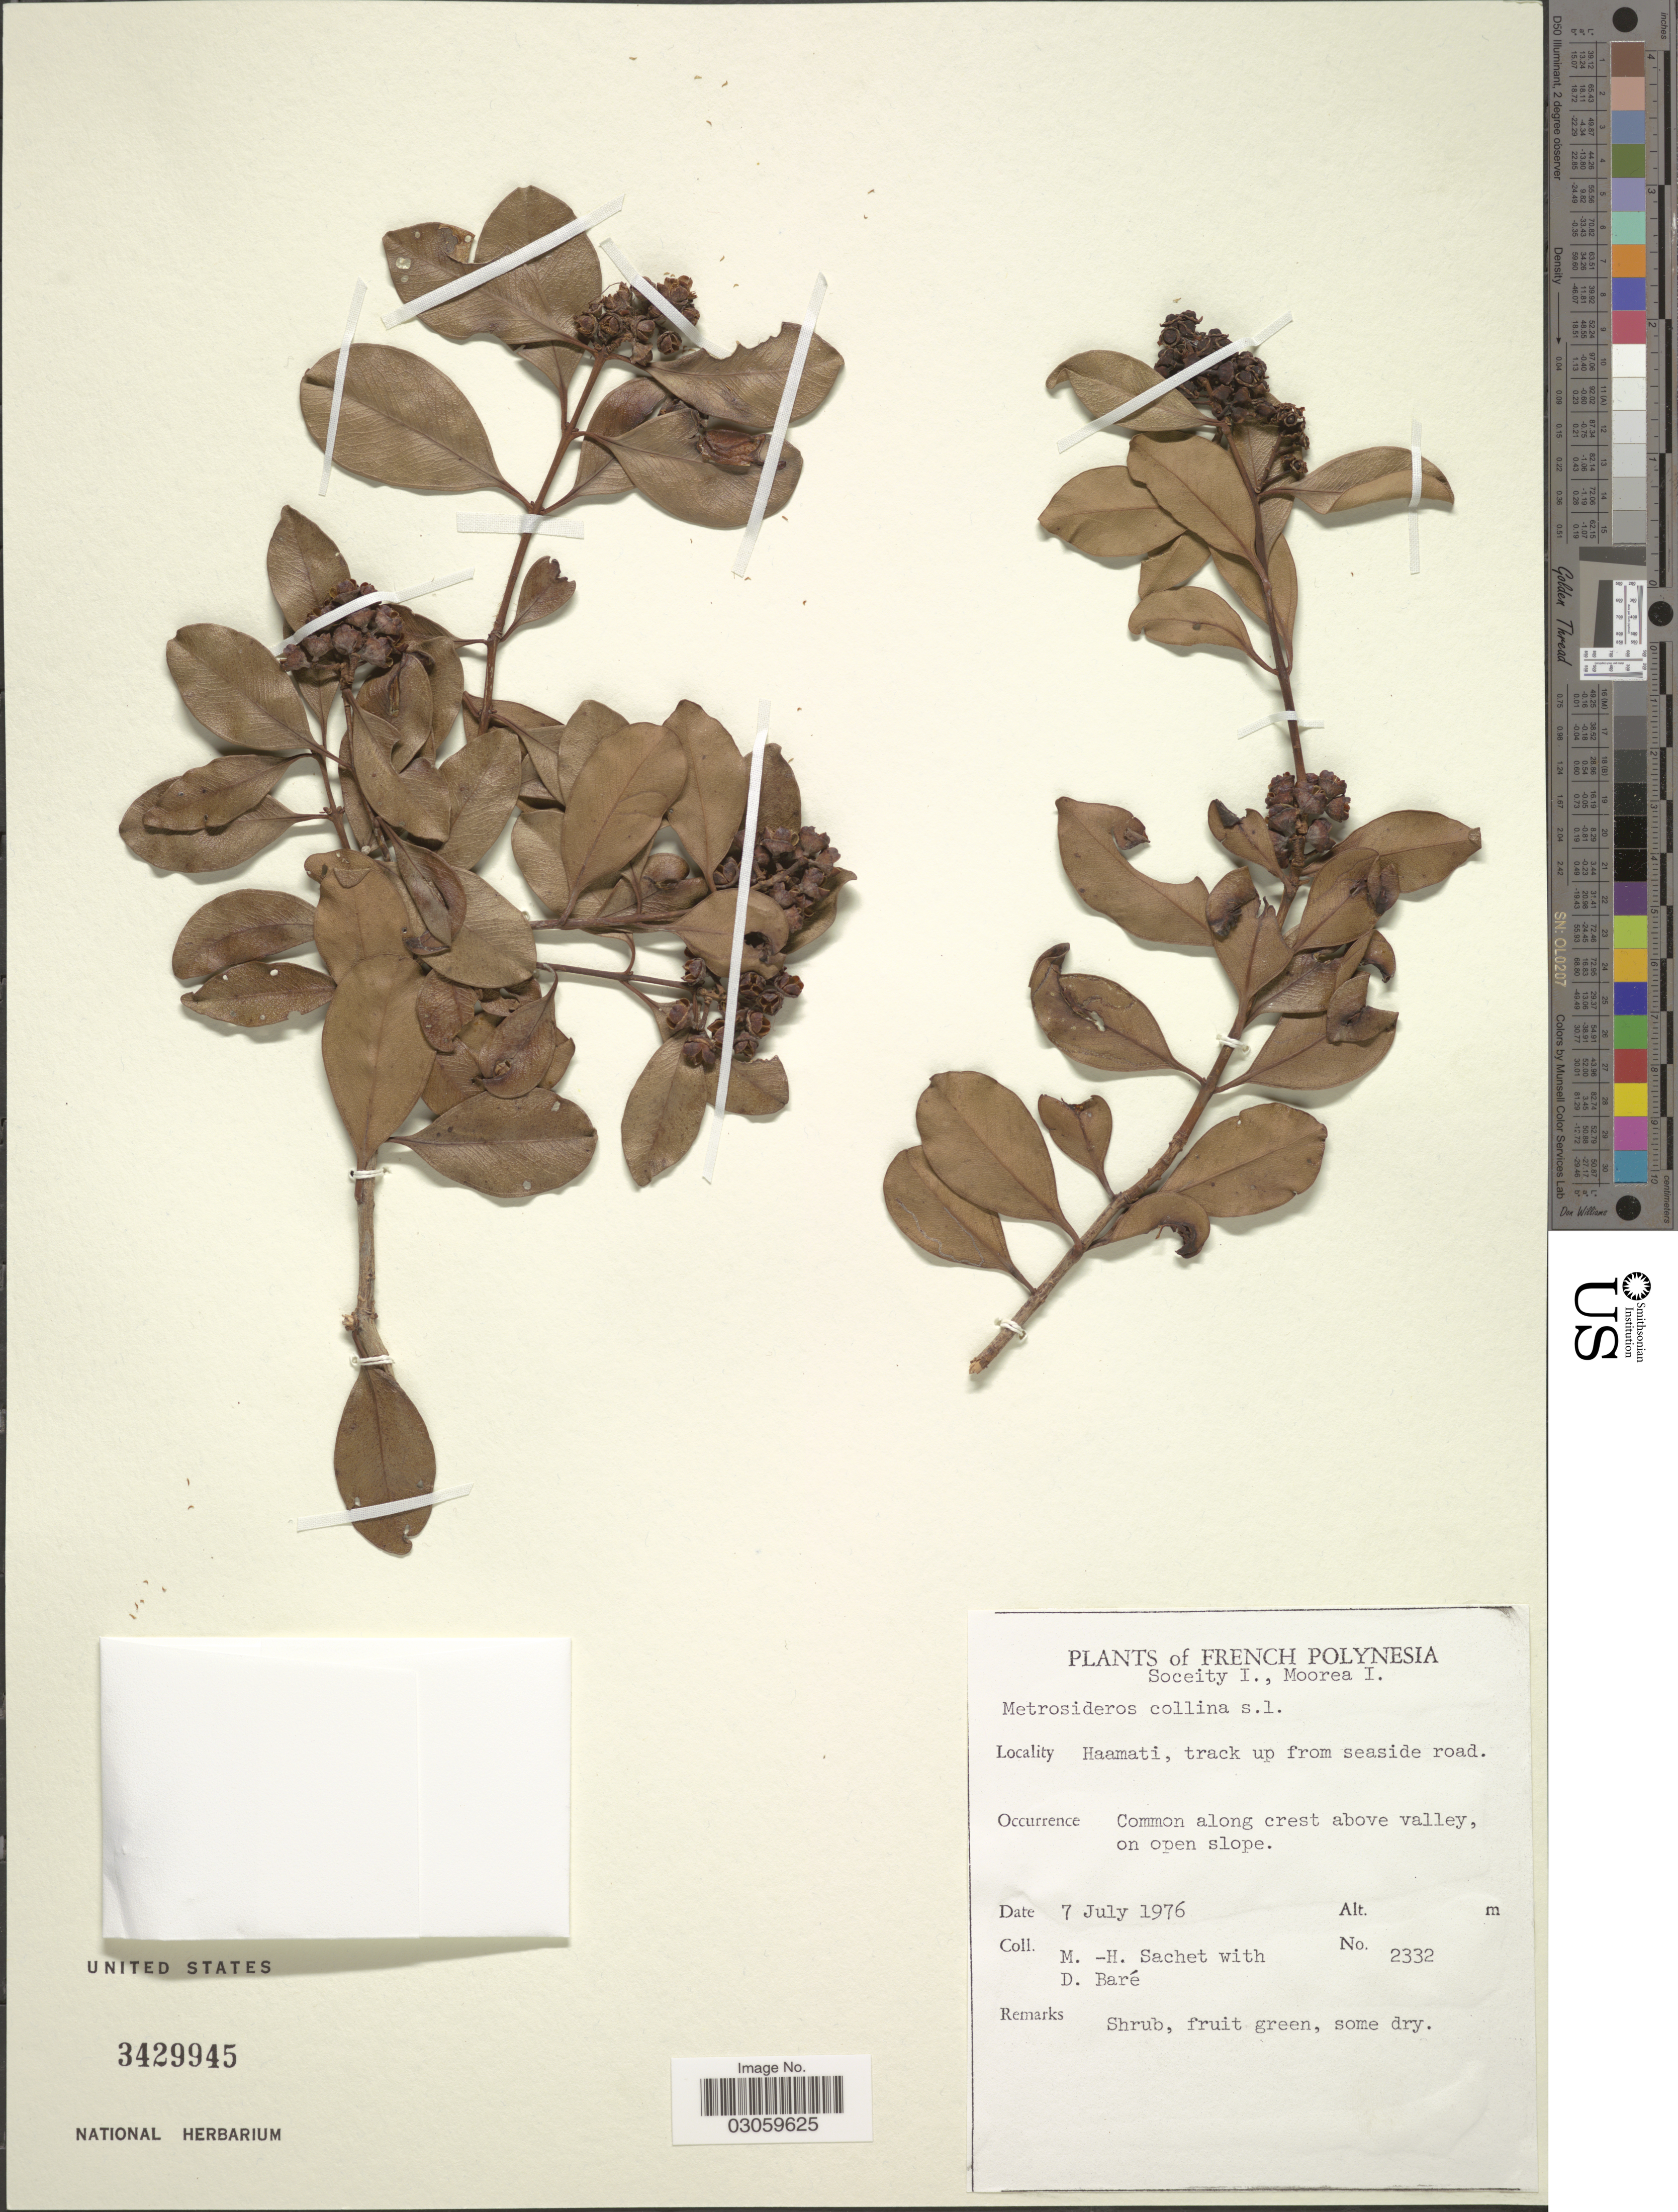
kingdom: Plantae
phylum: Tracheophyta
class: Magnoliopsida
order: Myrtales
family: Myrtaceae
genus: Metrosideros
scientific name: Metrosideros collina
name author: (J.R. Forst. & G. Forst.) A. Gray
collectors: M.-H. Sachet & D. Baré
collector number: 2332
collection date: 1976-07-07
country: French Polynesia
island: Moorea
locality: Society I., Moorea I. Haamati, track up from seaside road. Common along crest above valley, on open slope.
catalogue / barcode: US 3429945